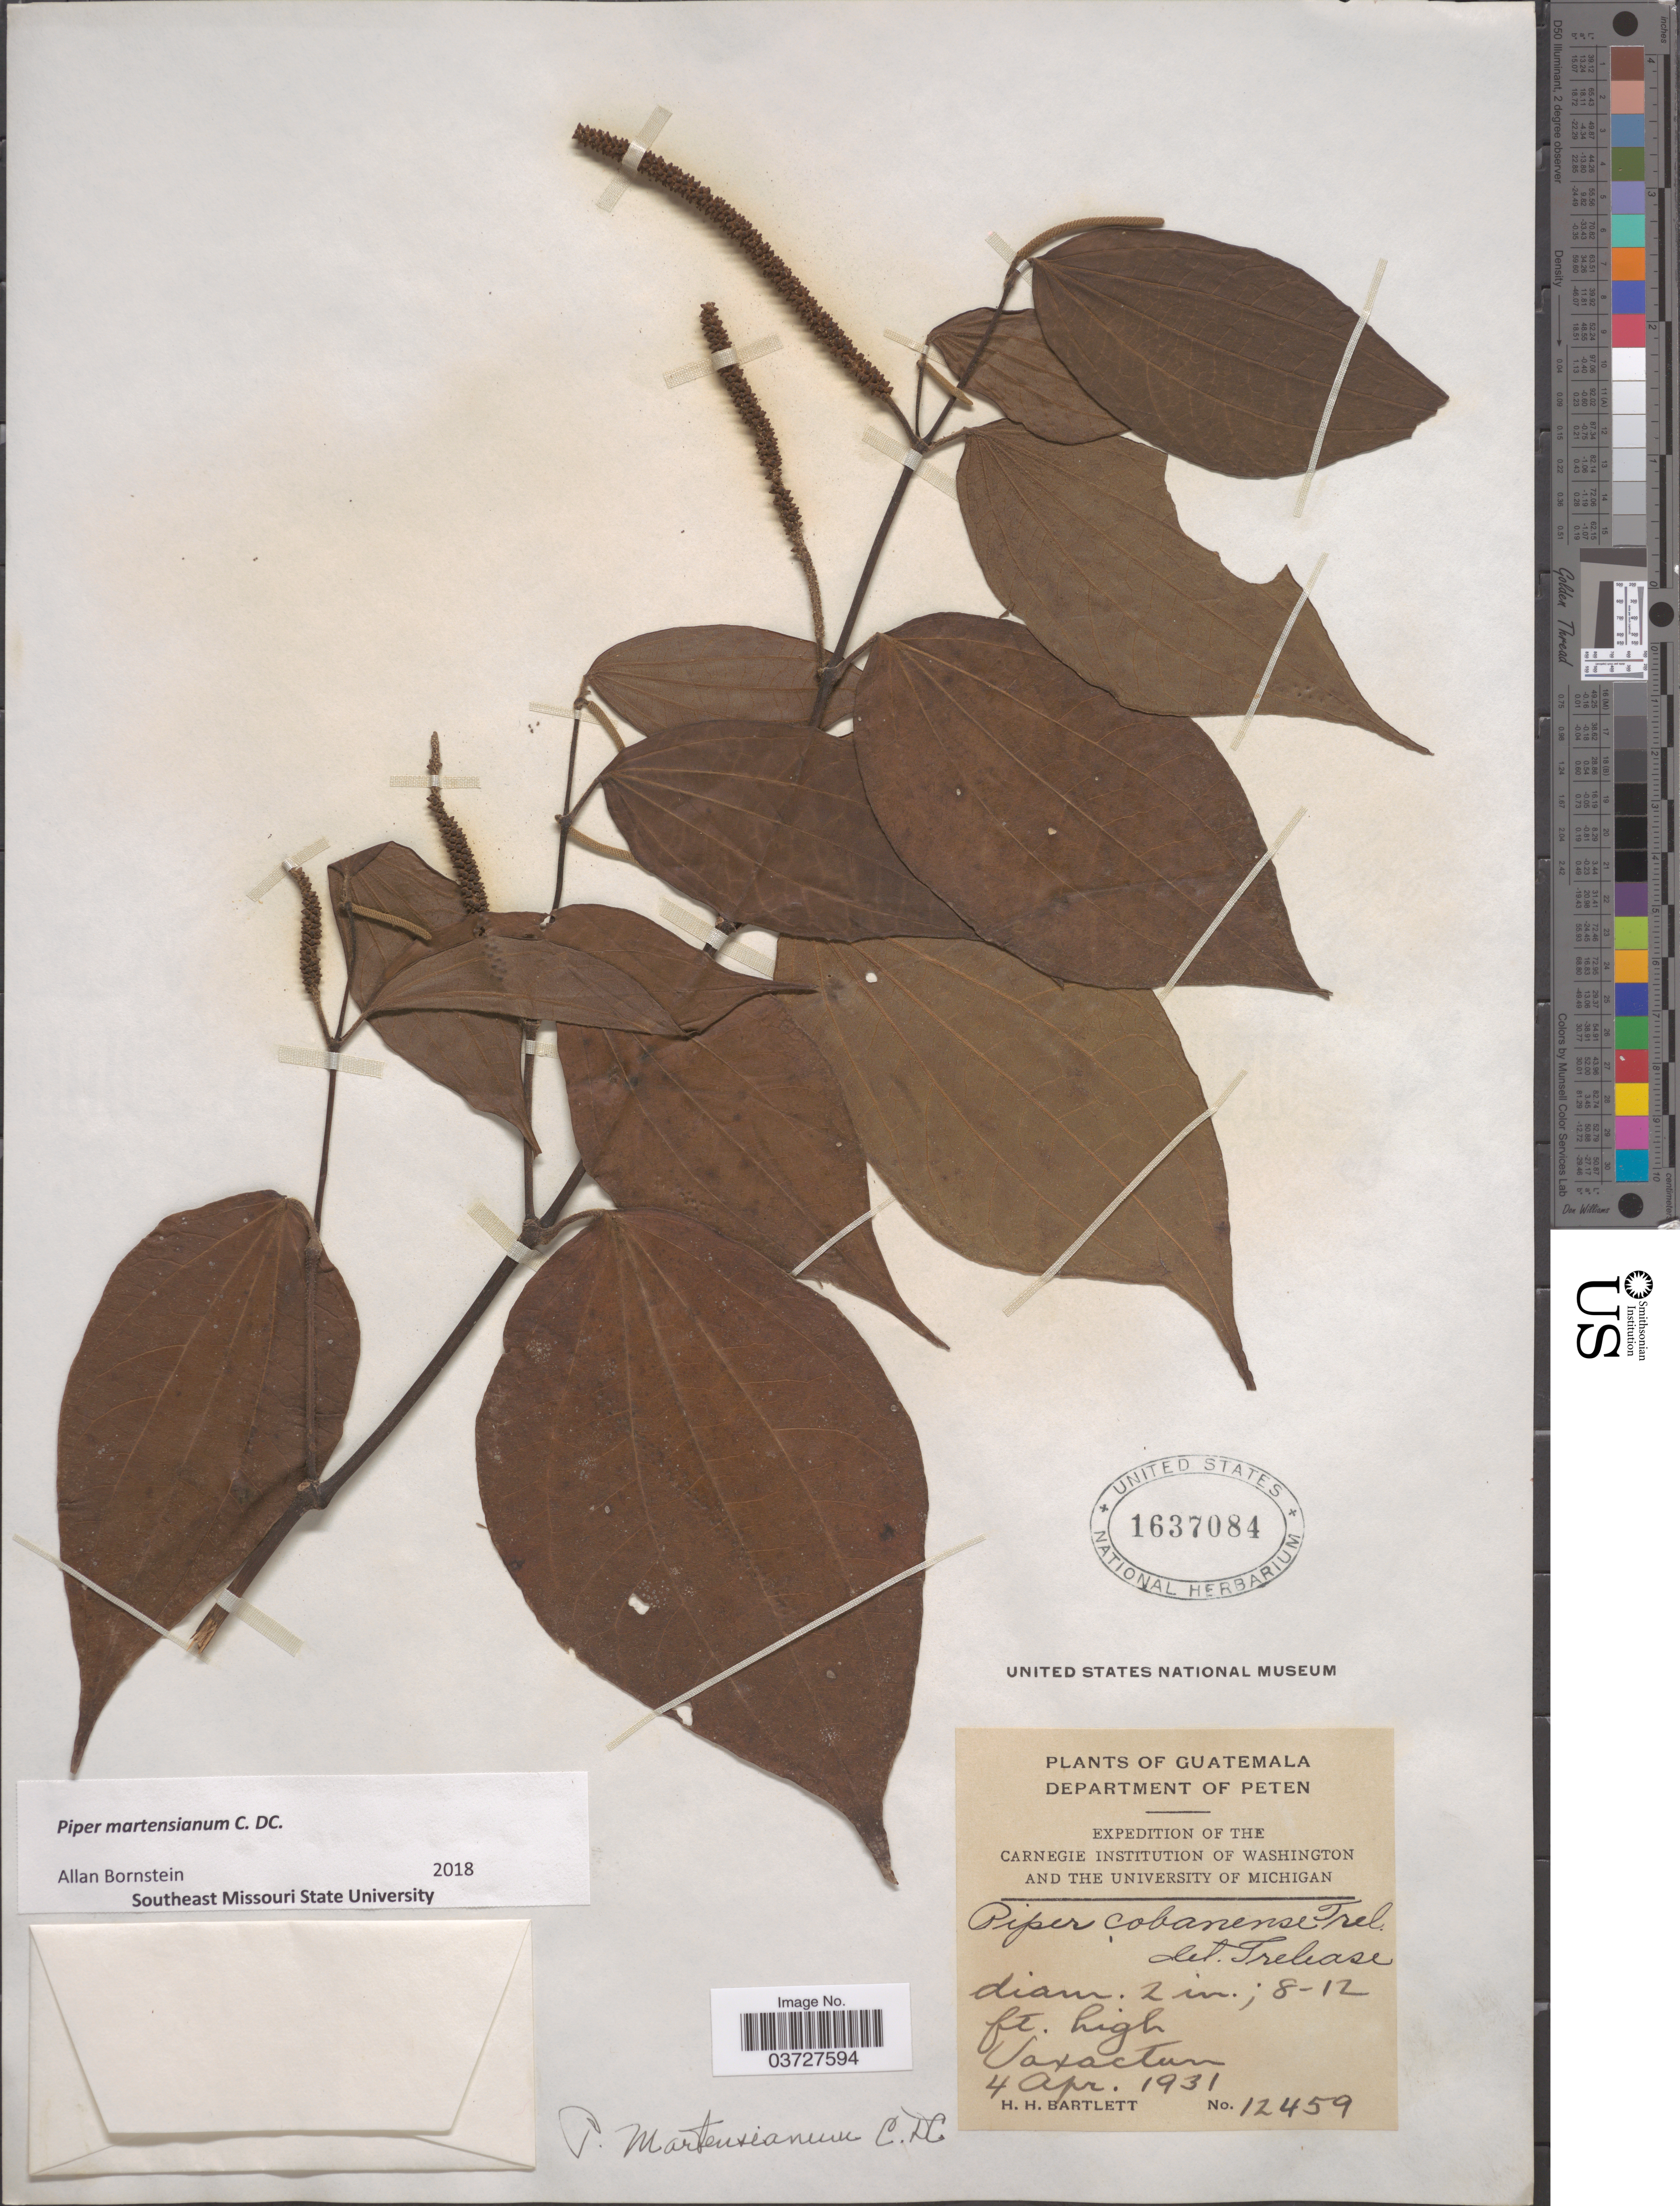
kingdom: Plantae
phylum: Tracheophyta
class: Magnoliopsida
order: Piperales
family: Piperaceae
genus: Piper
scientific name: Piper martensianum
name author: C. DC.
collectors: H. H. Bartlett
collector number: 12459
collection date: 1931-04-04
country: Guatemala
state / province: El Peten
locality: Department of Peten. Uaxactun.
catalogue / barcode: US 1637084